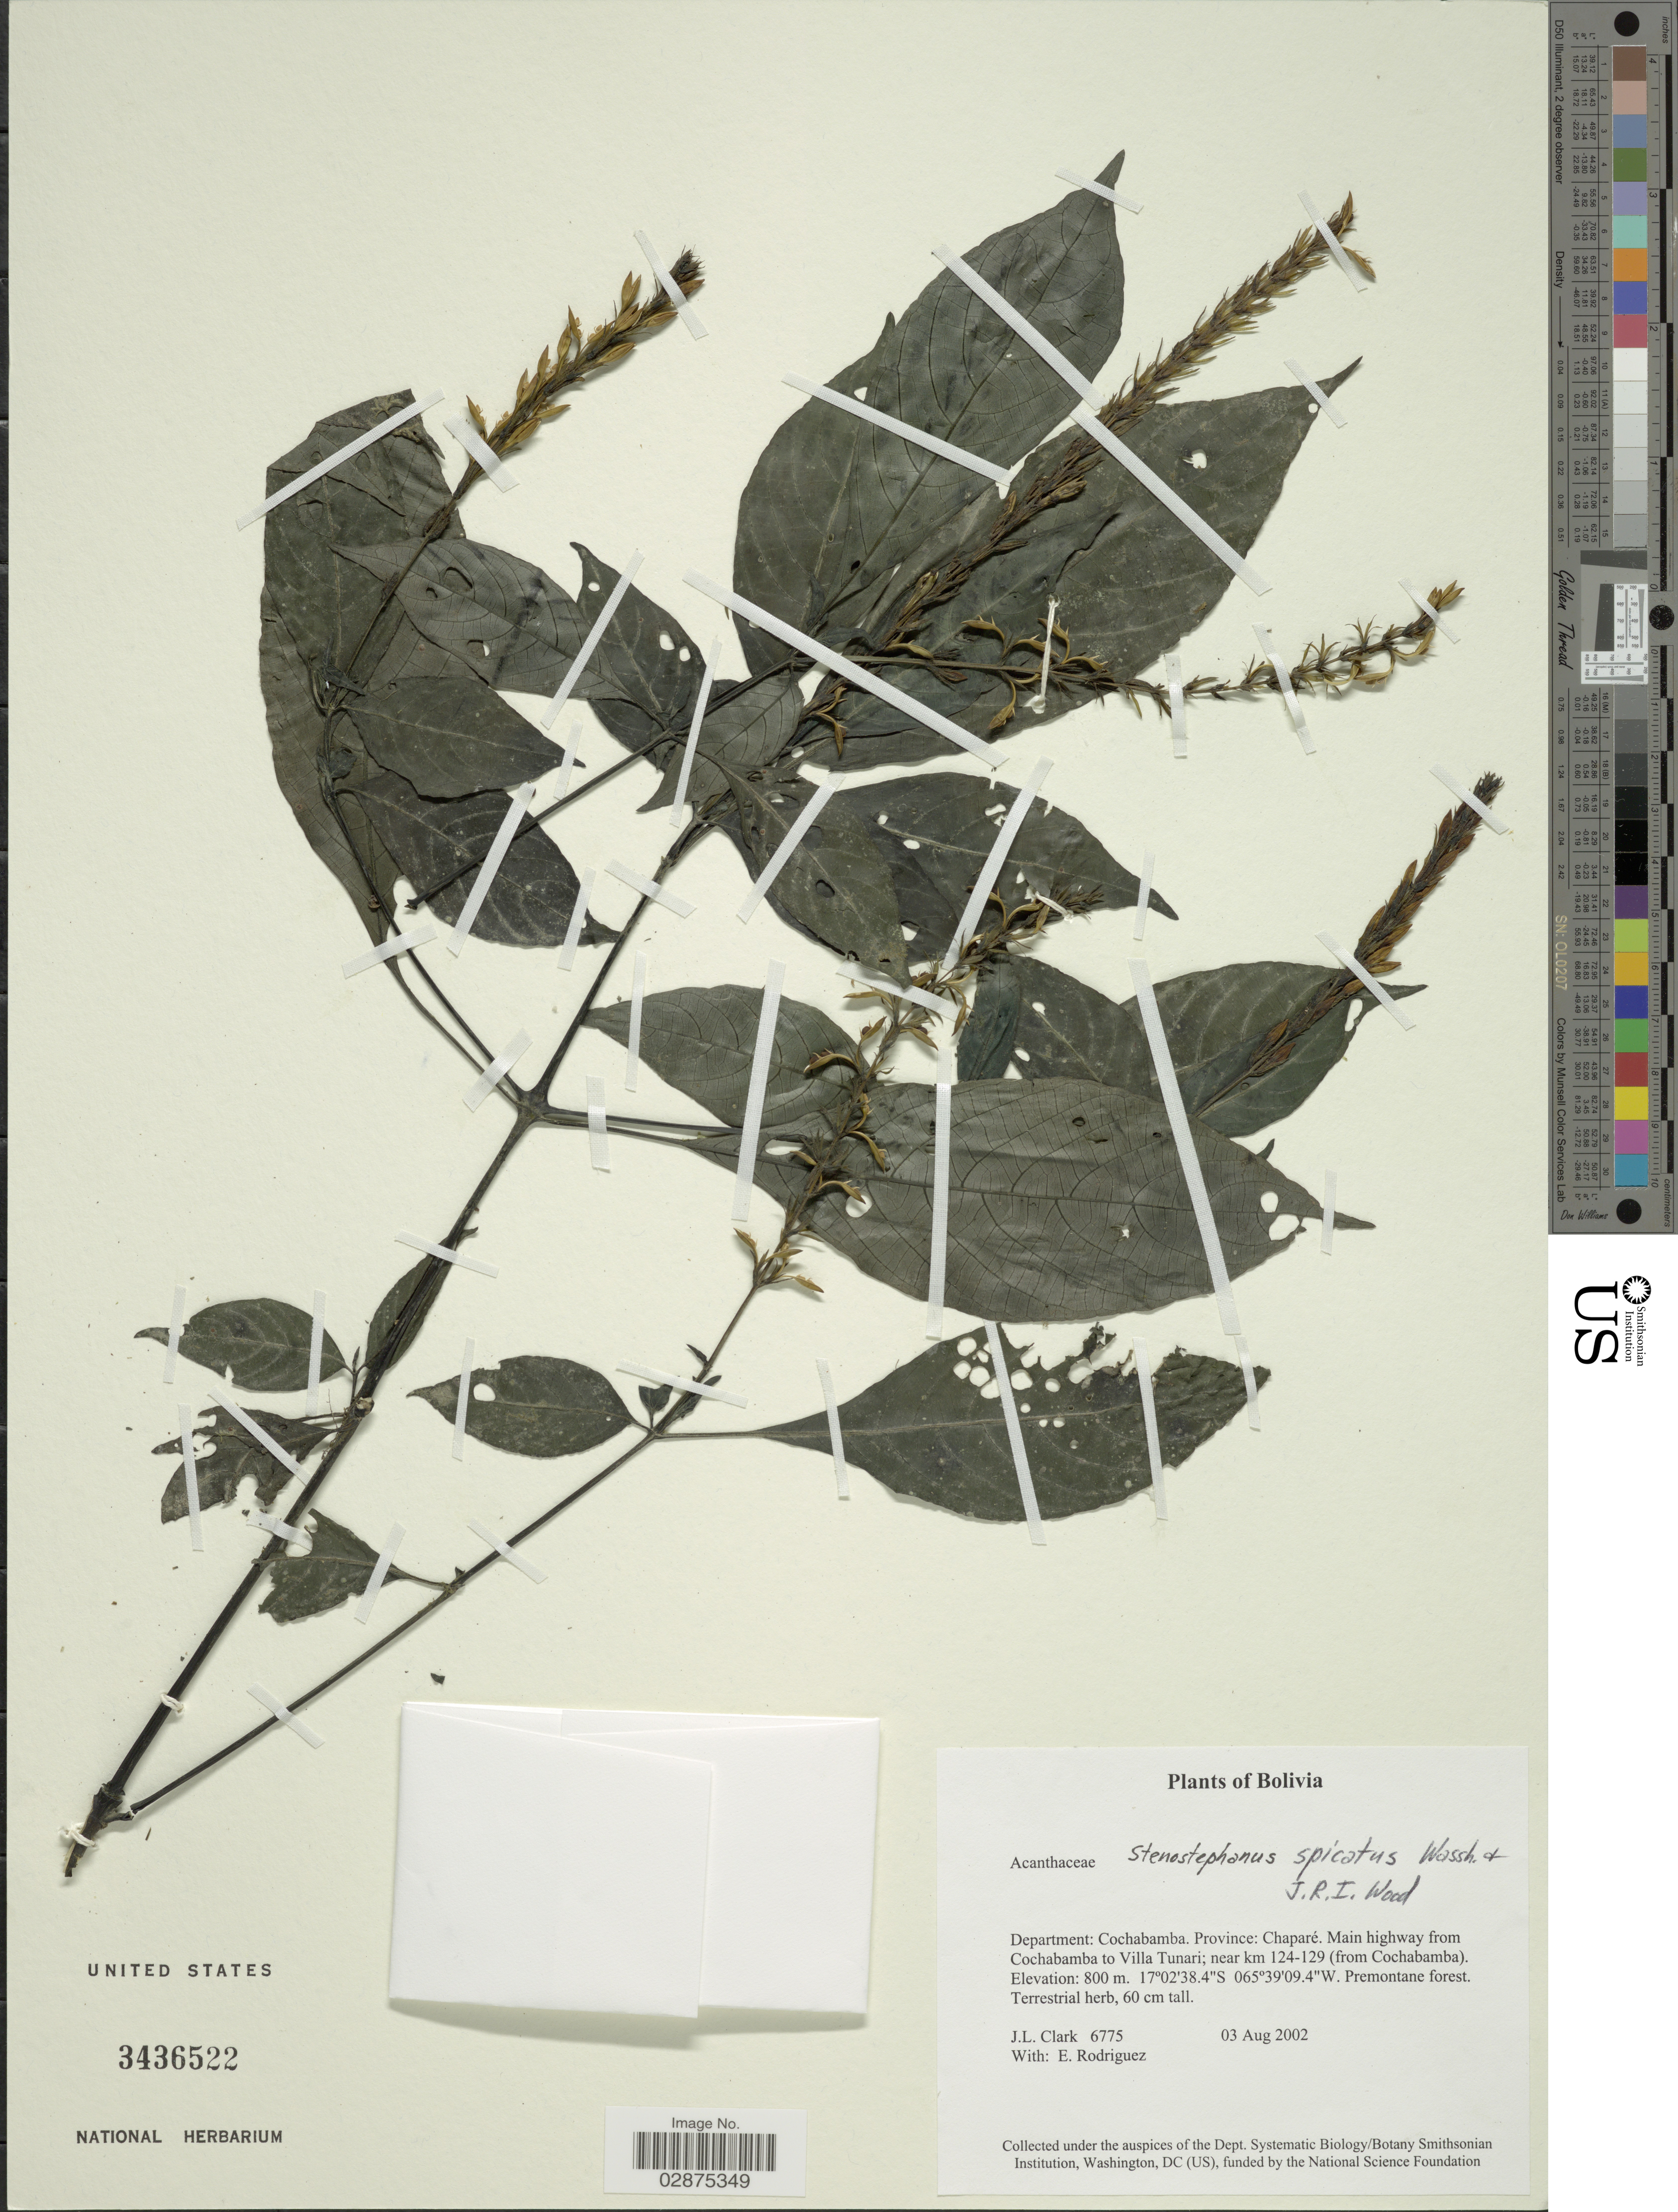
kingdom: Plantae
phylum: Tracheophyta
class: Magnoliopsida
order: Lamiales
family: Acanthaceae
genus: Stenostephanus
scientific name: Stenostephanus spicatus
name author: Wassh. & J.R.I. Wood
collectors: J. L. Clark & E. Rodriguez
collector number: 6775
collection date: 2002-08-03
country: Bolivia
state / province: Cochabamba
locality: Department: Cochabamba. Province: Chaparé, Main highway from Cochabamba to Villa Tunari; near km 124-129 (from Cochabamba).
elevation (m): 800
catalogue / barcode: US 3436522